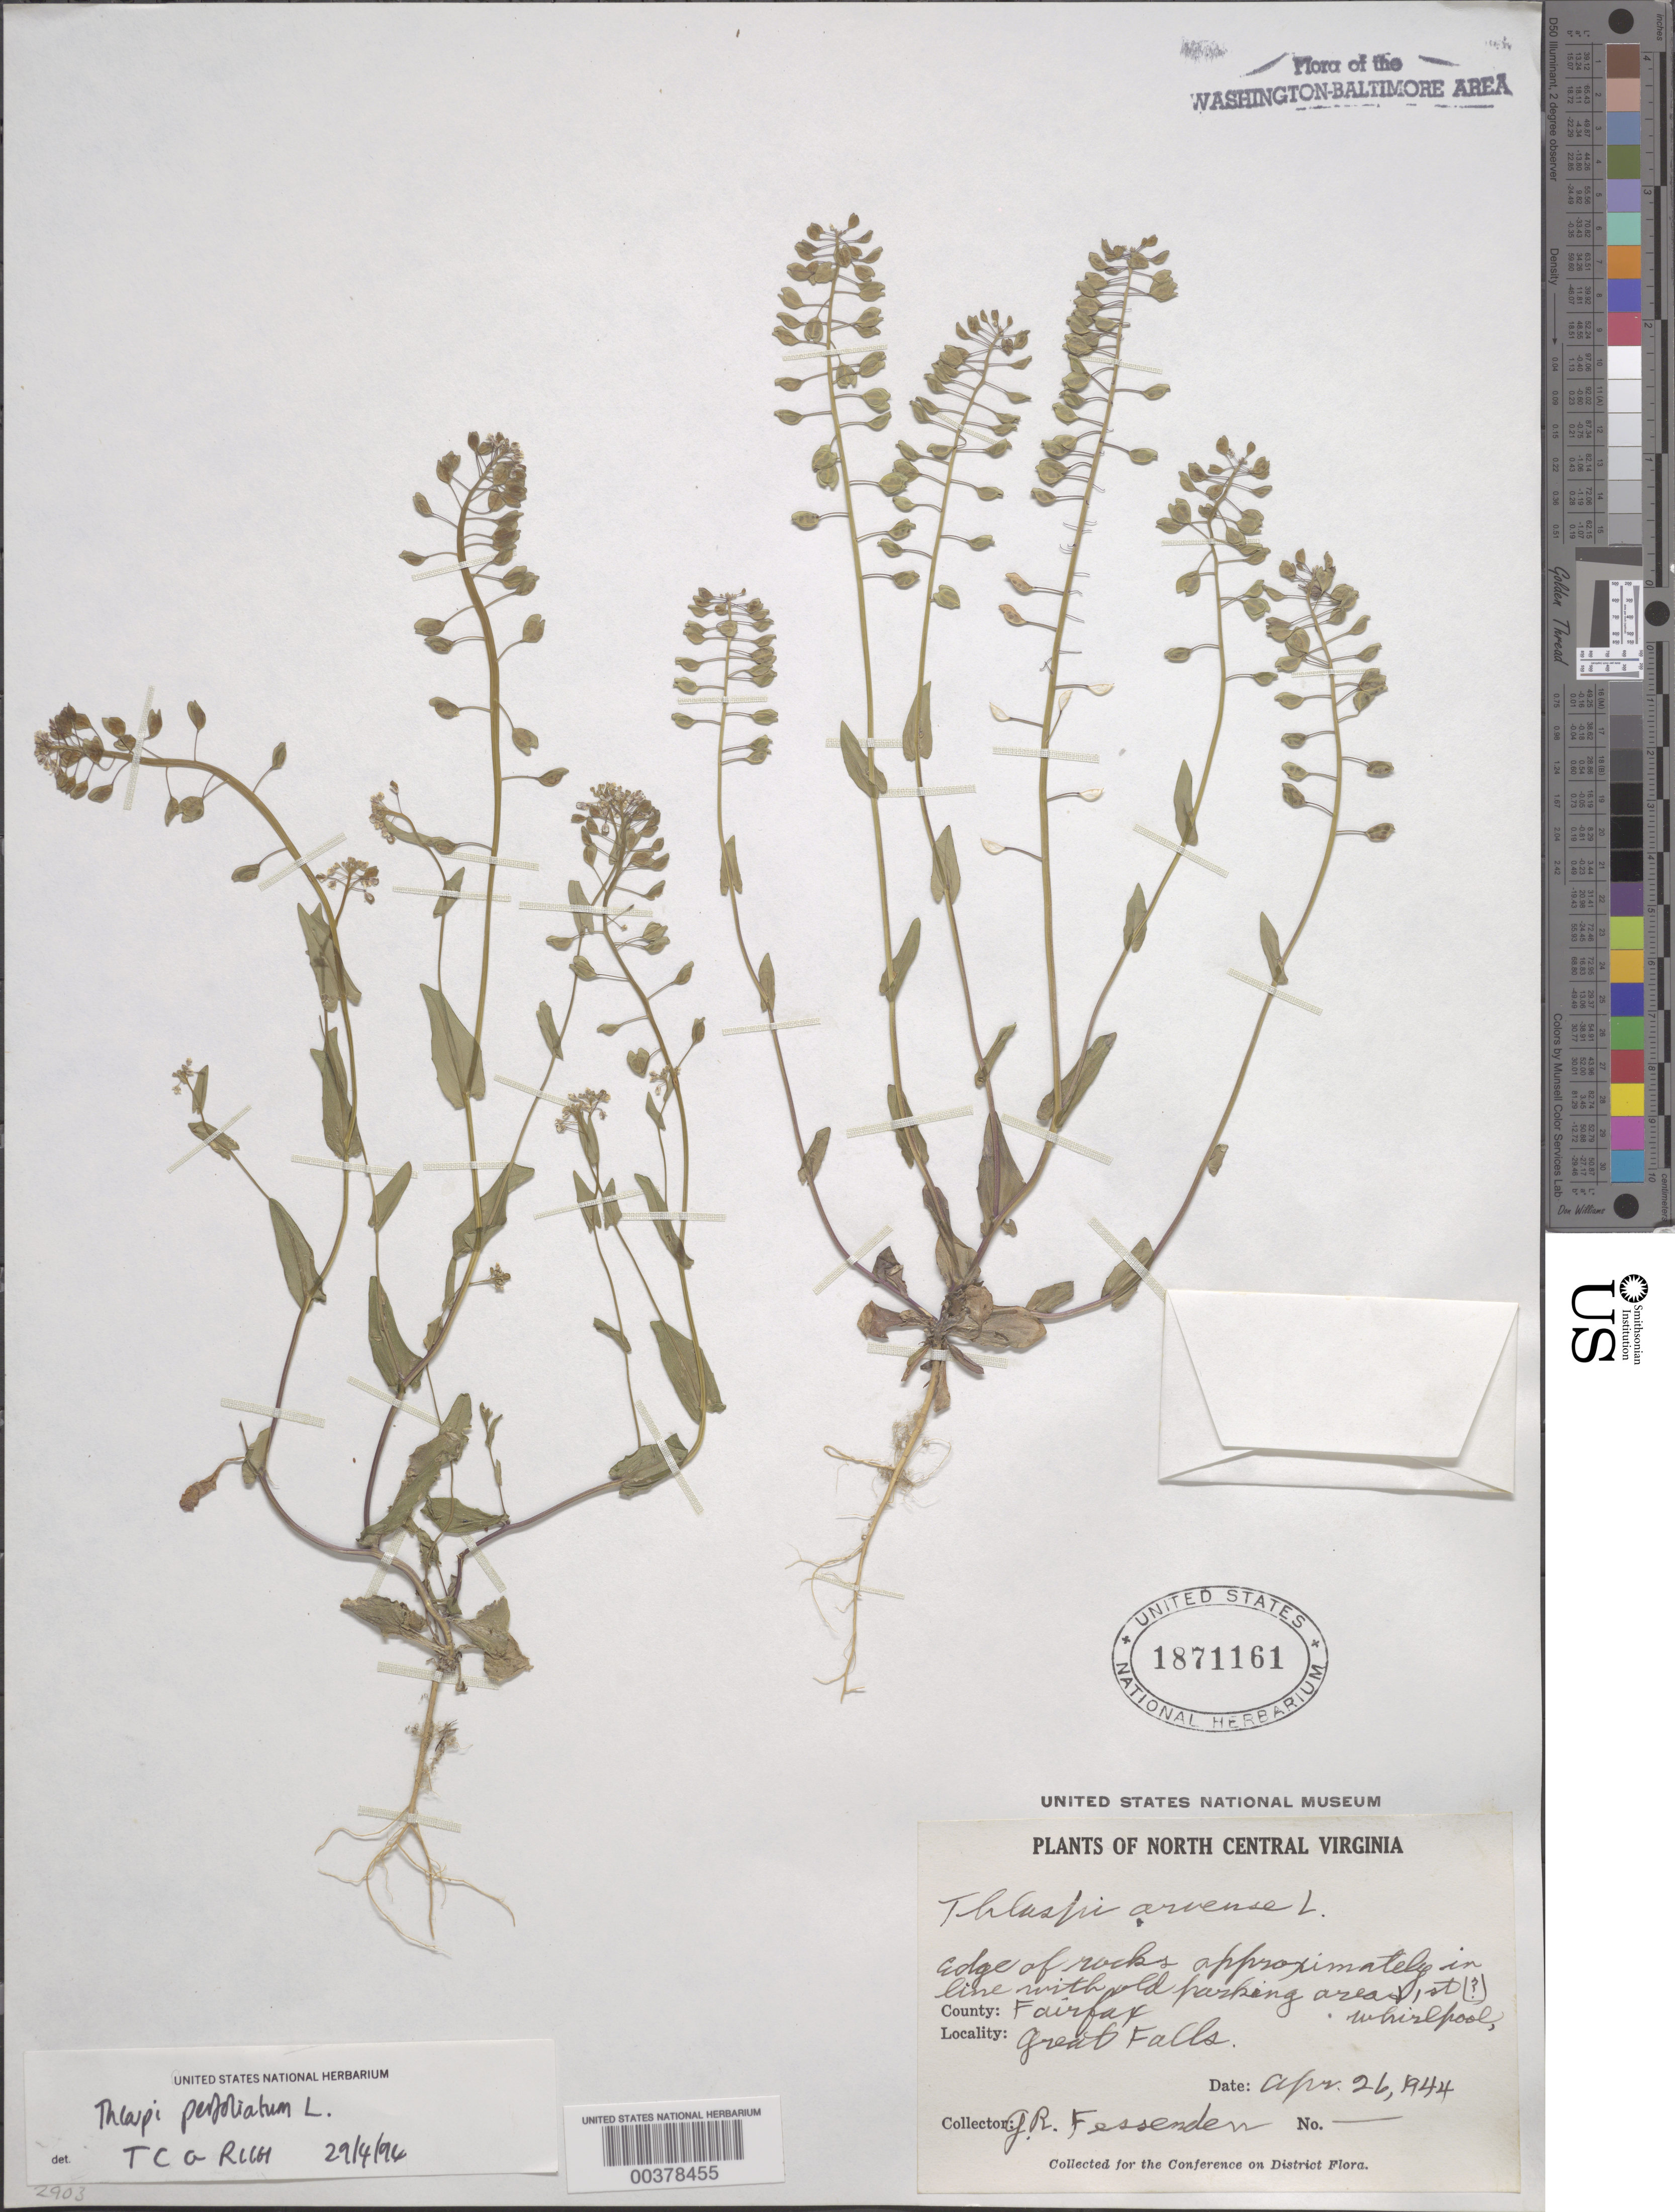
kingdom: Plantae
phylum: Tracheophyta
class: Magnoliopsida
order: Brassicales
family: Brassicaceae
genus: Microthlaspi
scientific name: Microthlaspi perfoliatum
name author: (L.) F.K. Mey.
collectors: G. Fessenden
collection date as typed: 26 Apr 1944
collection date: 1944-04-26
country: United States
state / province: Virginia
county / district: Fairfax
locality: Great falls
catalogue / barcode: US 1871161